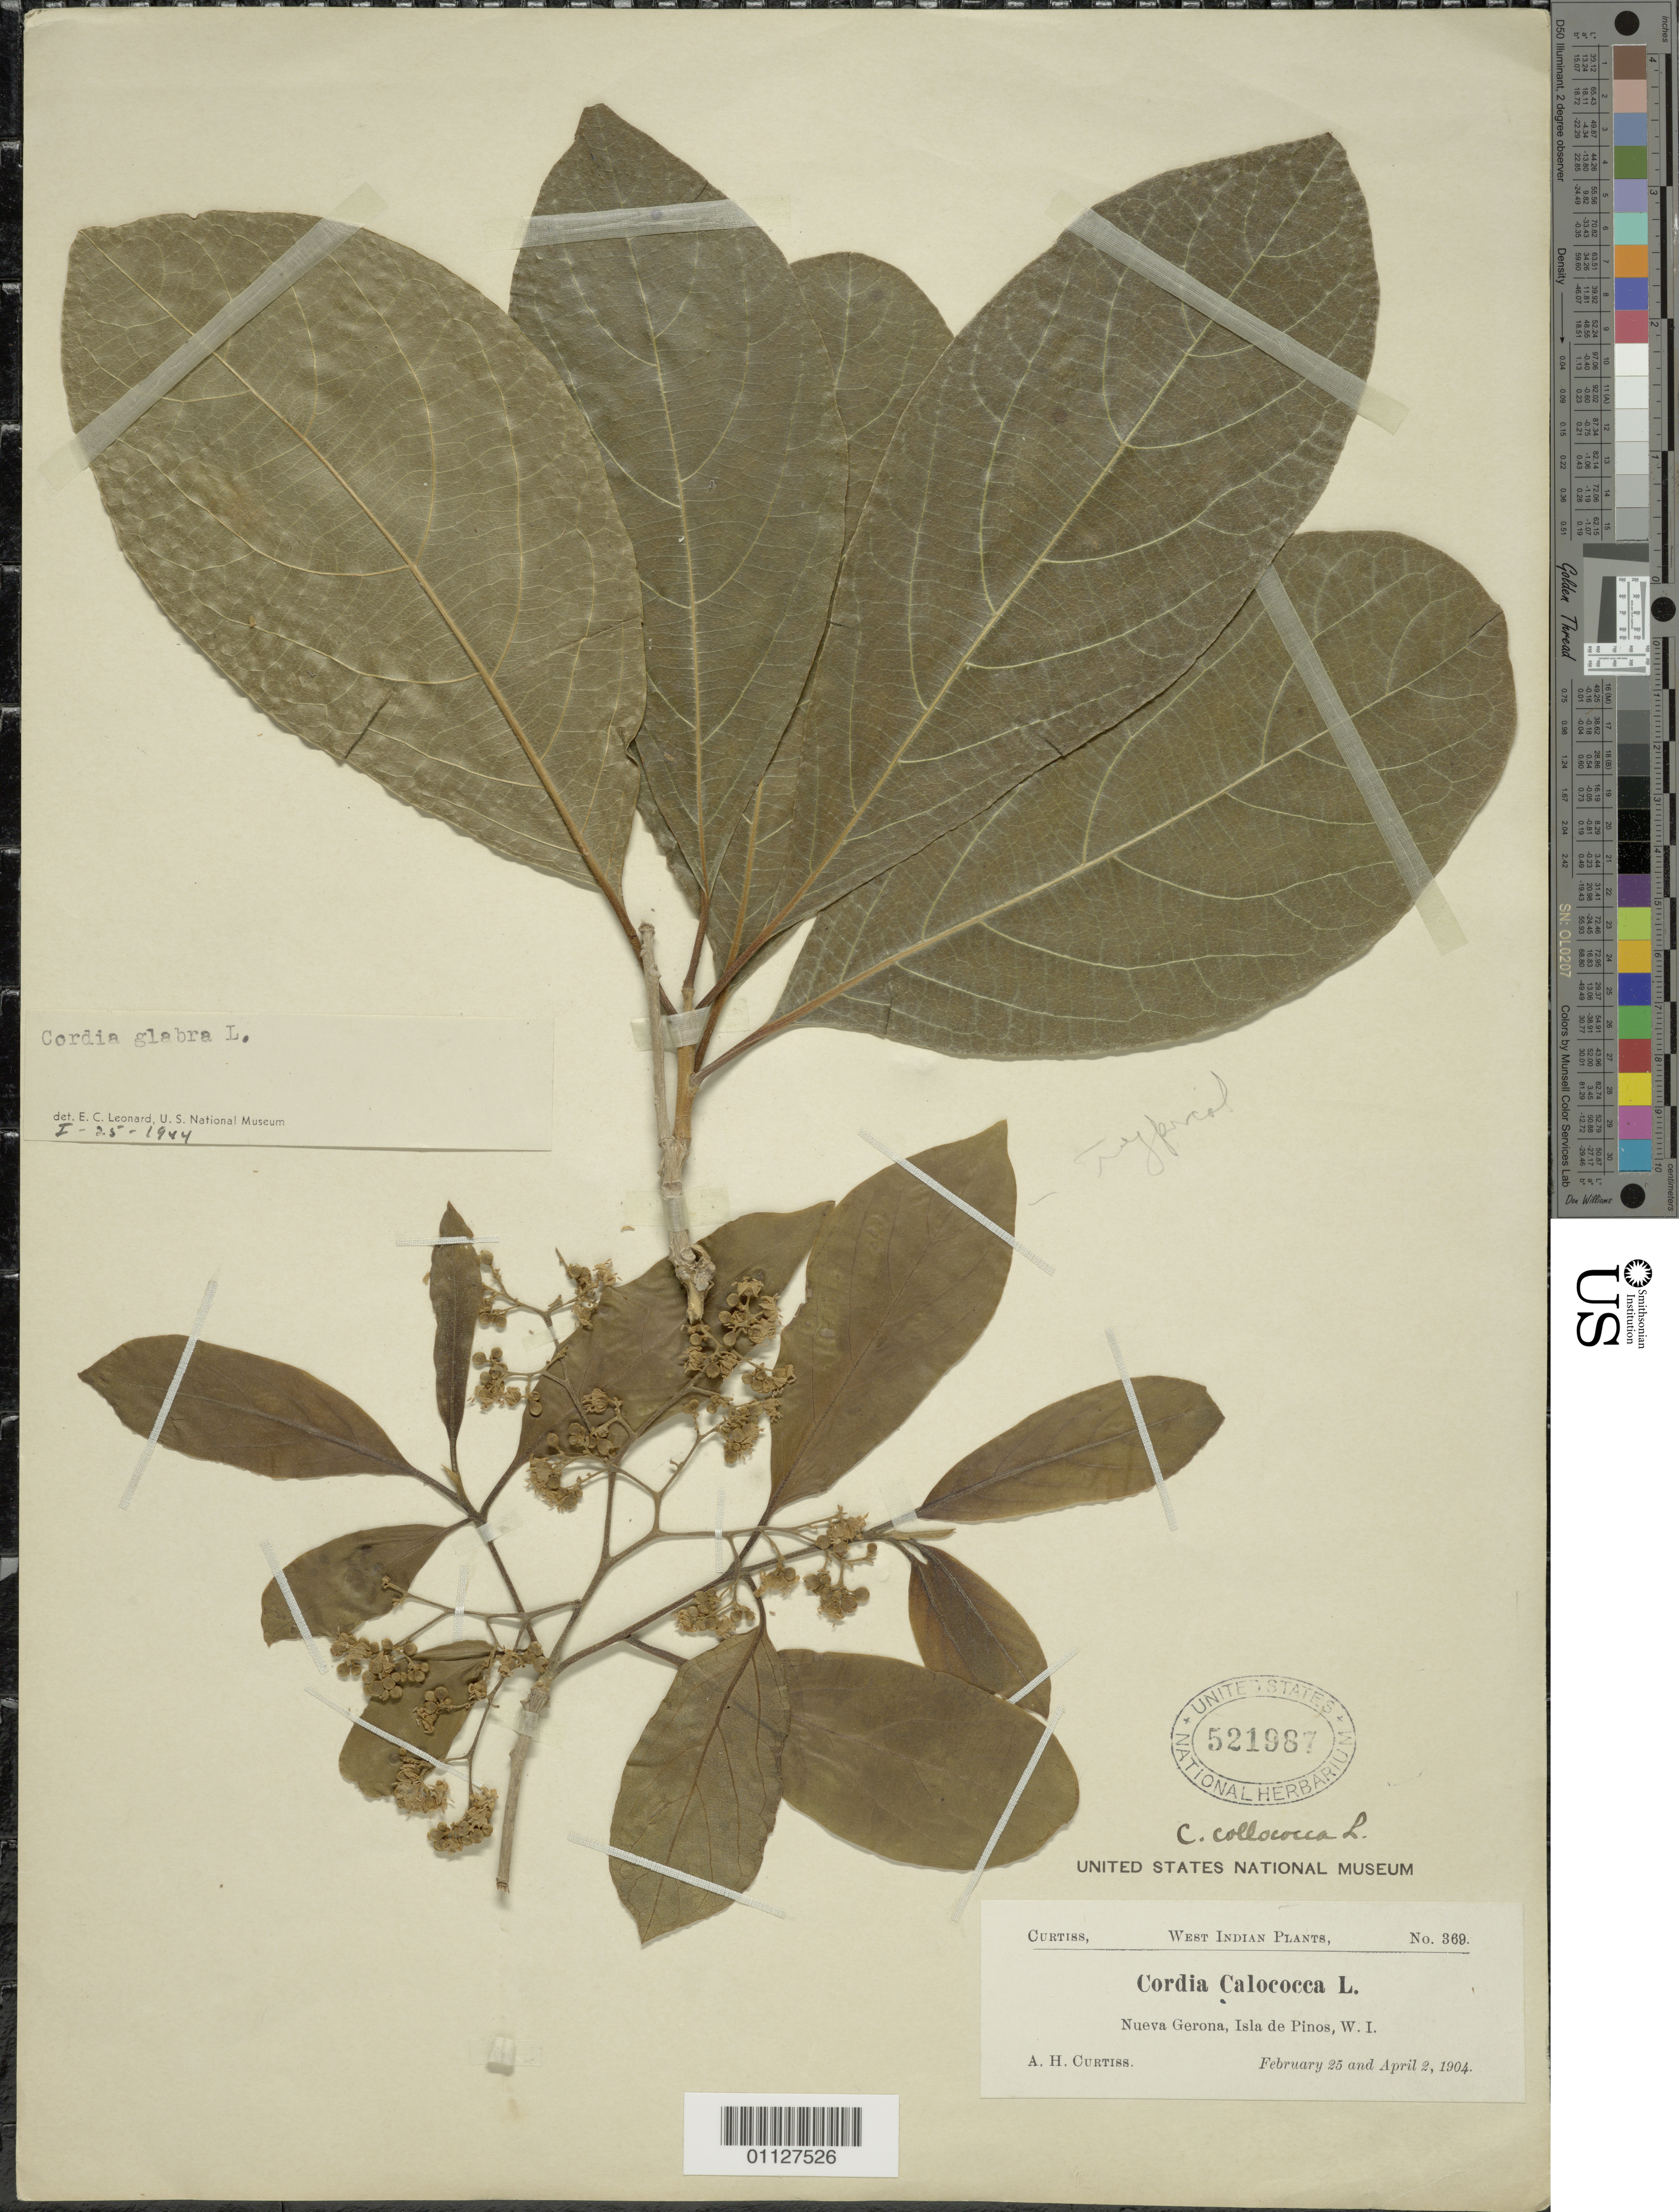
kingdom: Plantae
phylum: Tracheophyta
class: Magnoliopsida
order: Boraginales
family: Cordiaceae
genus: Cordia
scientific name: Cordia collococca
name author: L.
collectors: A. H. Curtiss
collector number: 369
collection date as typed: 25 Feb 1904 to 02 Apr 1904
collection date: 1904-02-25/1904-04-02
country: Cuba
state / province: Isla de La Juventud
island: Isla de la Juventud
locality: Nueva Gerona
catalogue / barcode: US 521987